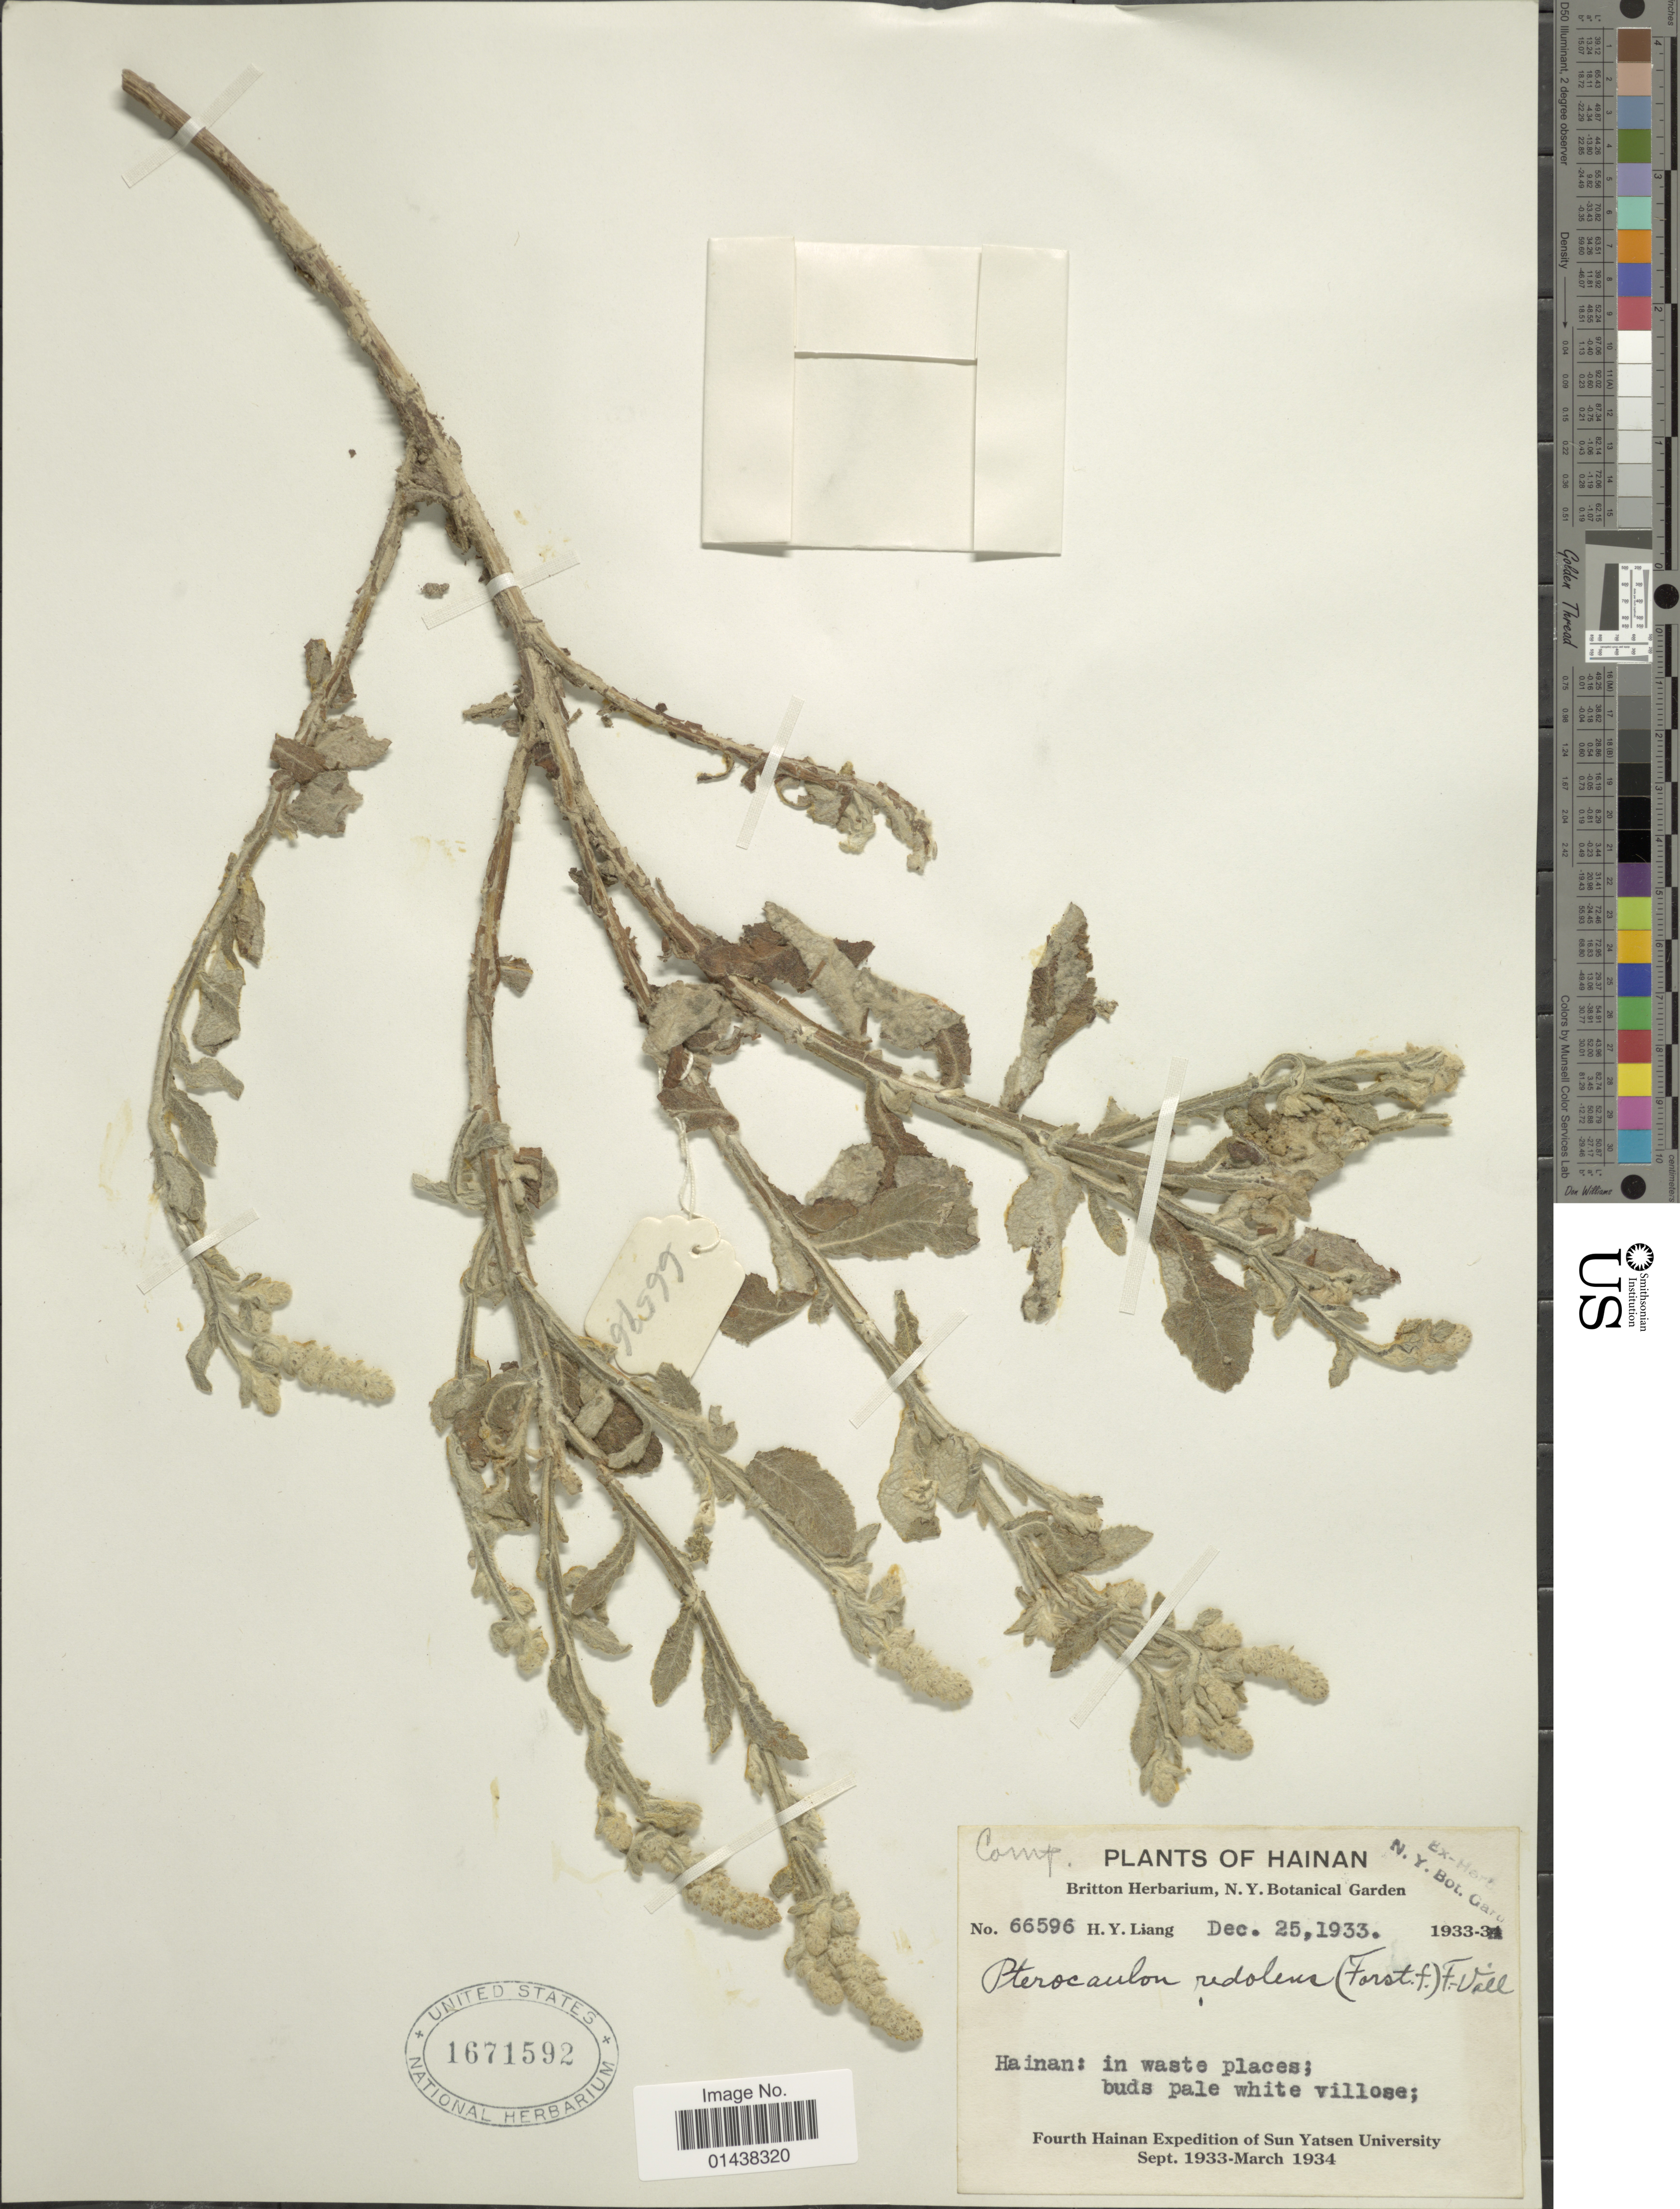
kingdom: Plantae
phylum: Tracheophyta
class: Magnoliopsida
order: Asterales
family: Asteraceae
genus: Pterocaulon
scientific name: Pterocaulon redolens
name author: (G. Forst. ex Willd.) Benth. ex Fern.-Vill.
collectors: H. Y. Liang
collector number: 66596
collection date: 1933-12-25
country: China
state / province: Hainan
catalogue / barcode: US 1671592